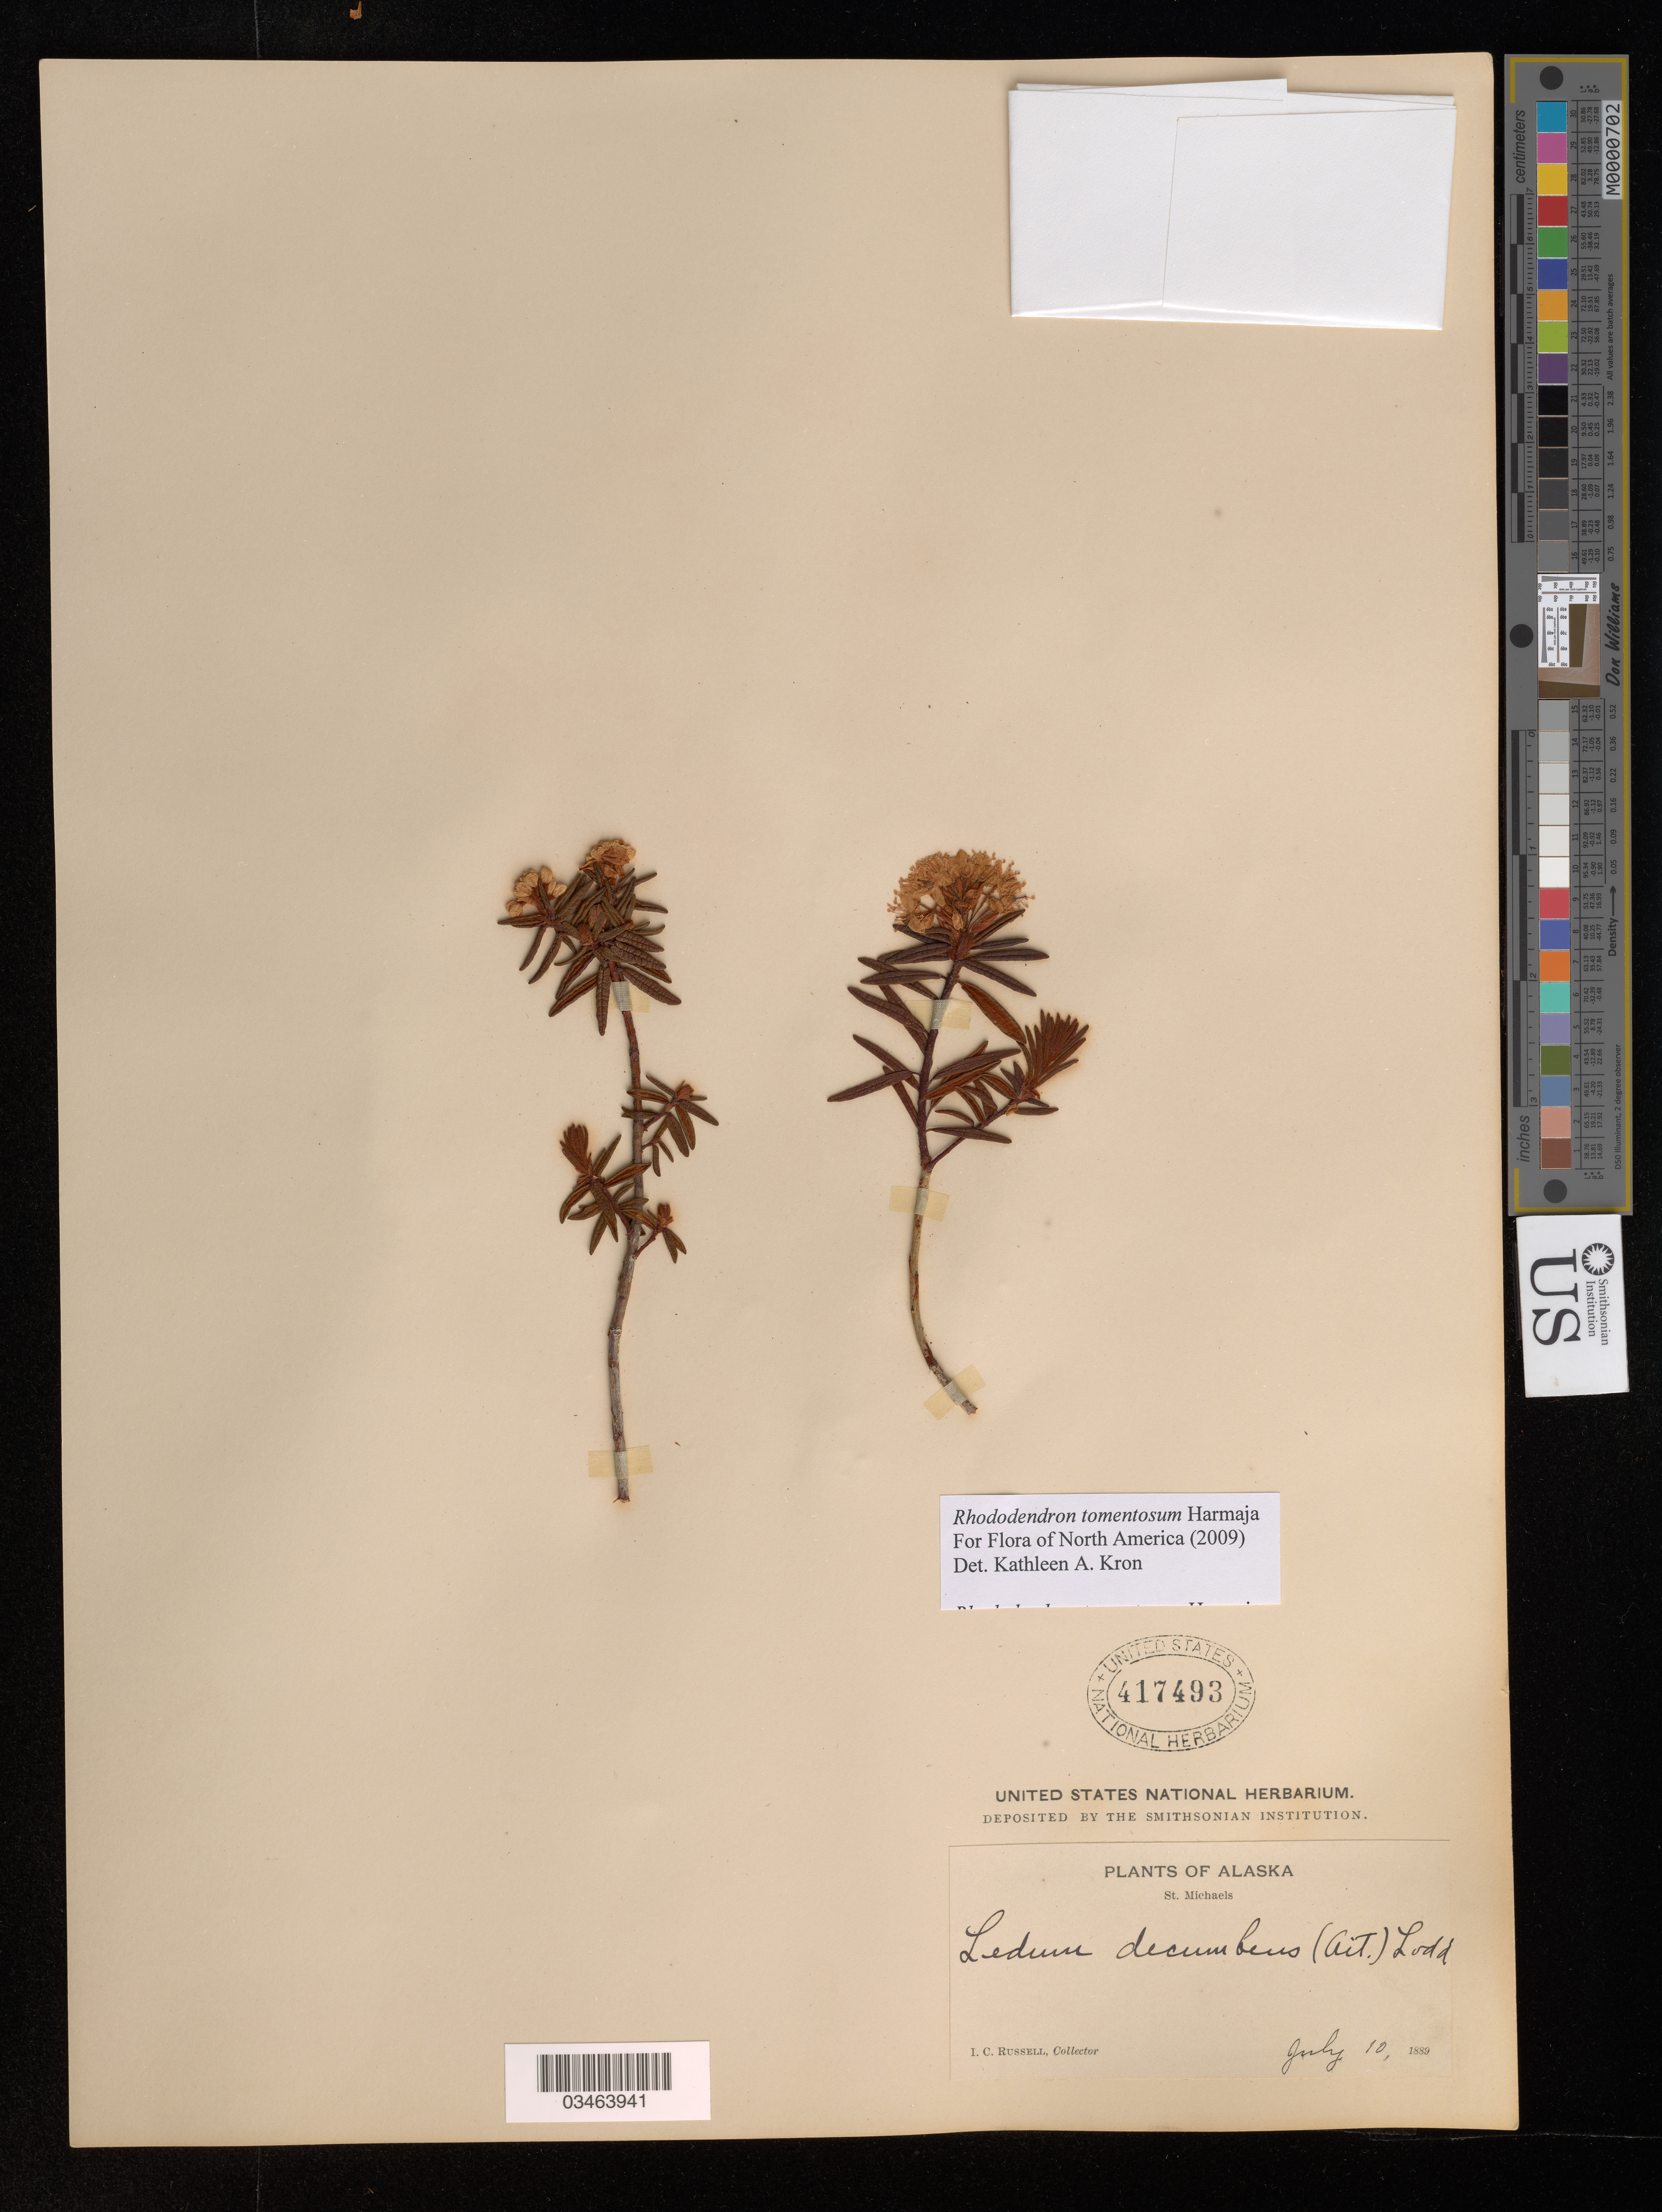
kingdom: Plantae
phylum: Tracheophyta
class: Magnoliopsida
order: Ericales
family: Ericaceae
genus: Rhododendron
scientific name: Rhododendron tomentosum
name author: Harmaja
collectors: I. C. Russell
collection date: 1889-07-10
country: United States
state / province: Alaska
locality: St. Michaels.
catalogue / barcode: US 417493